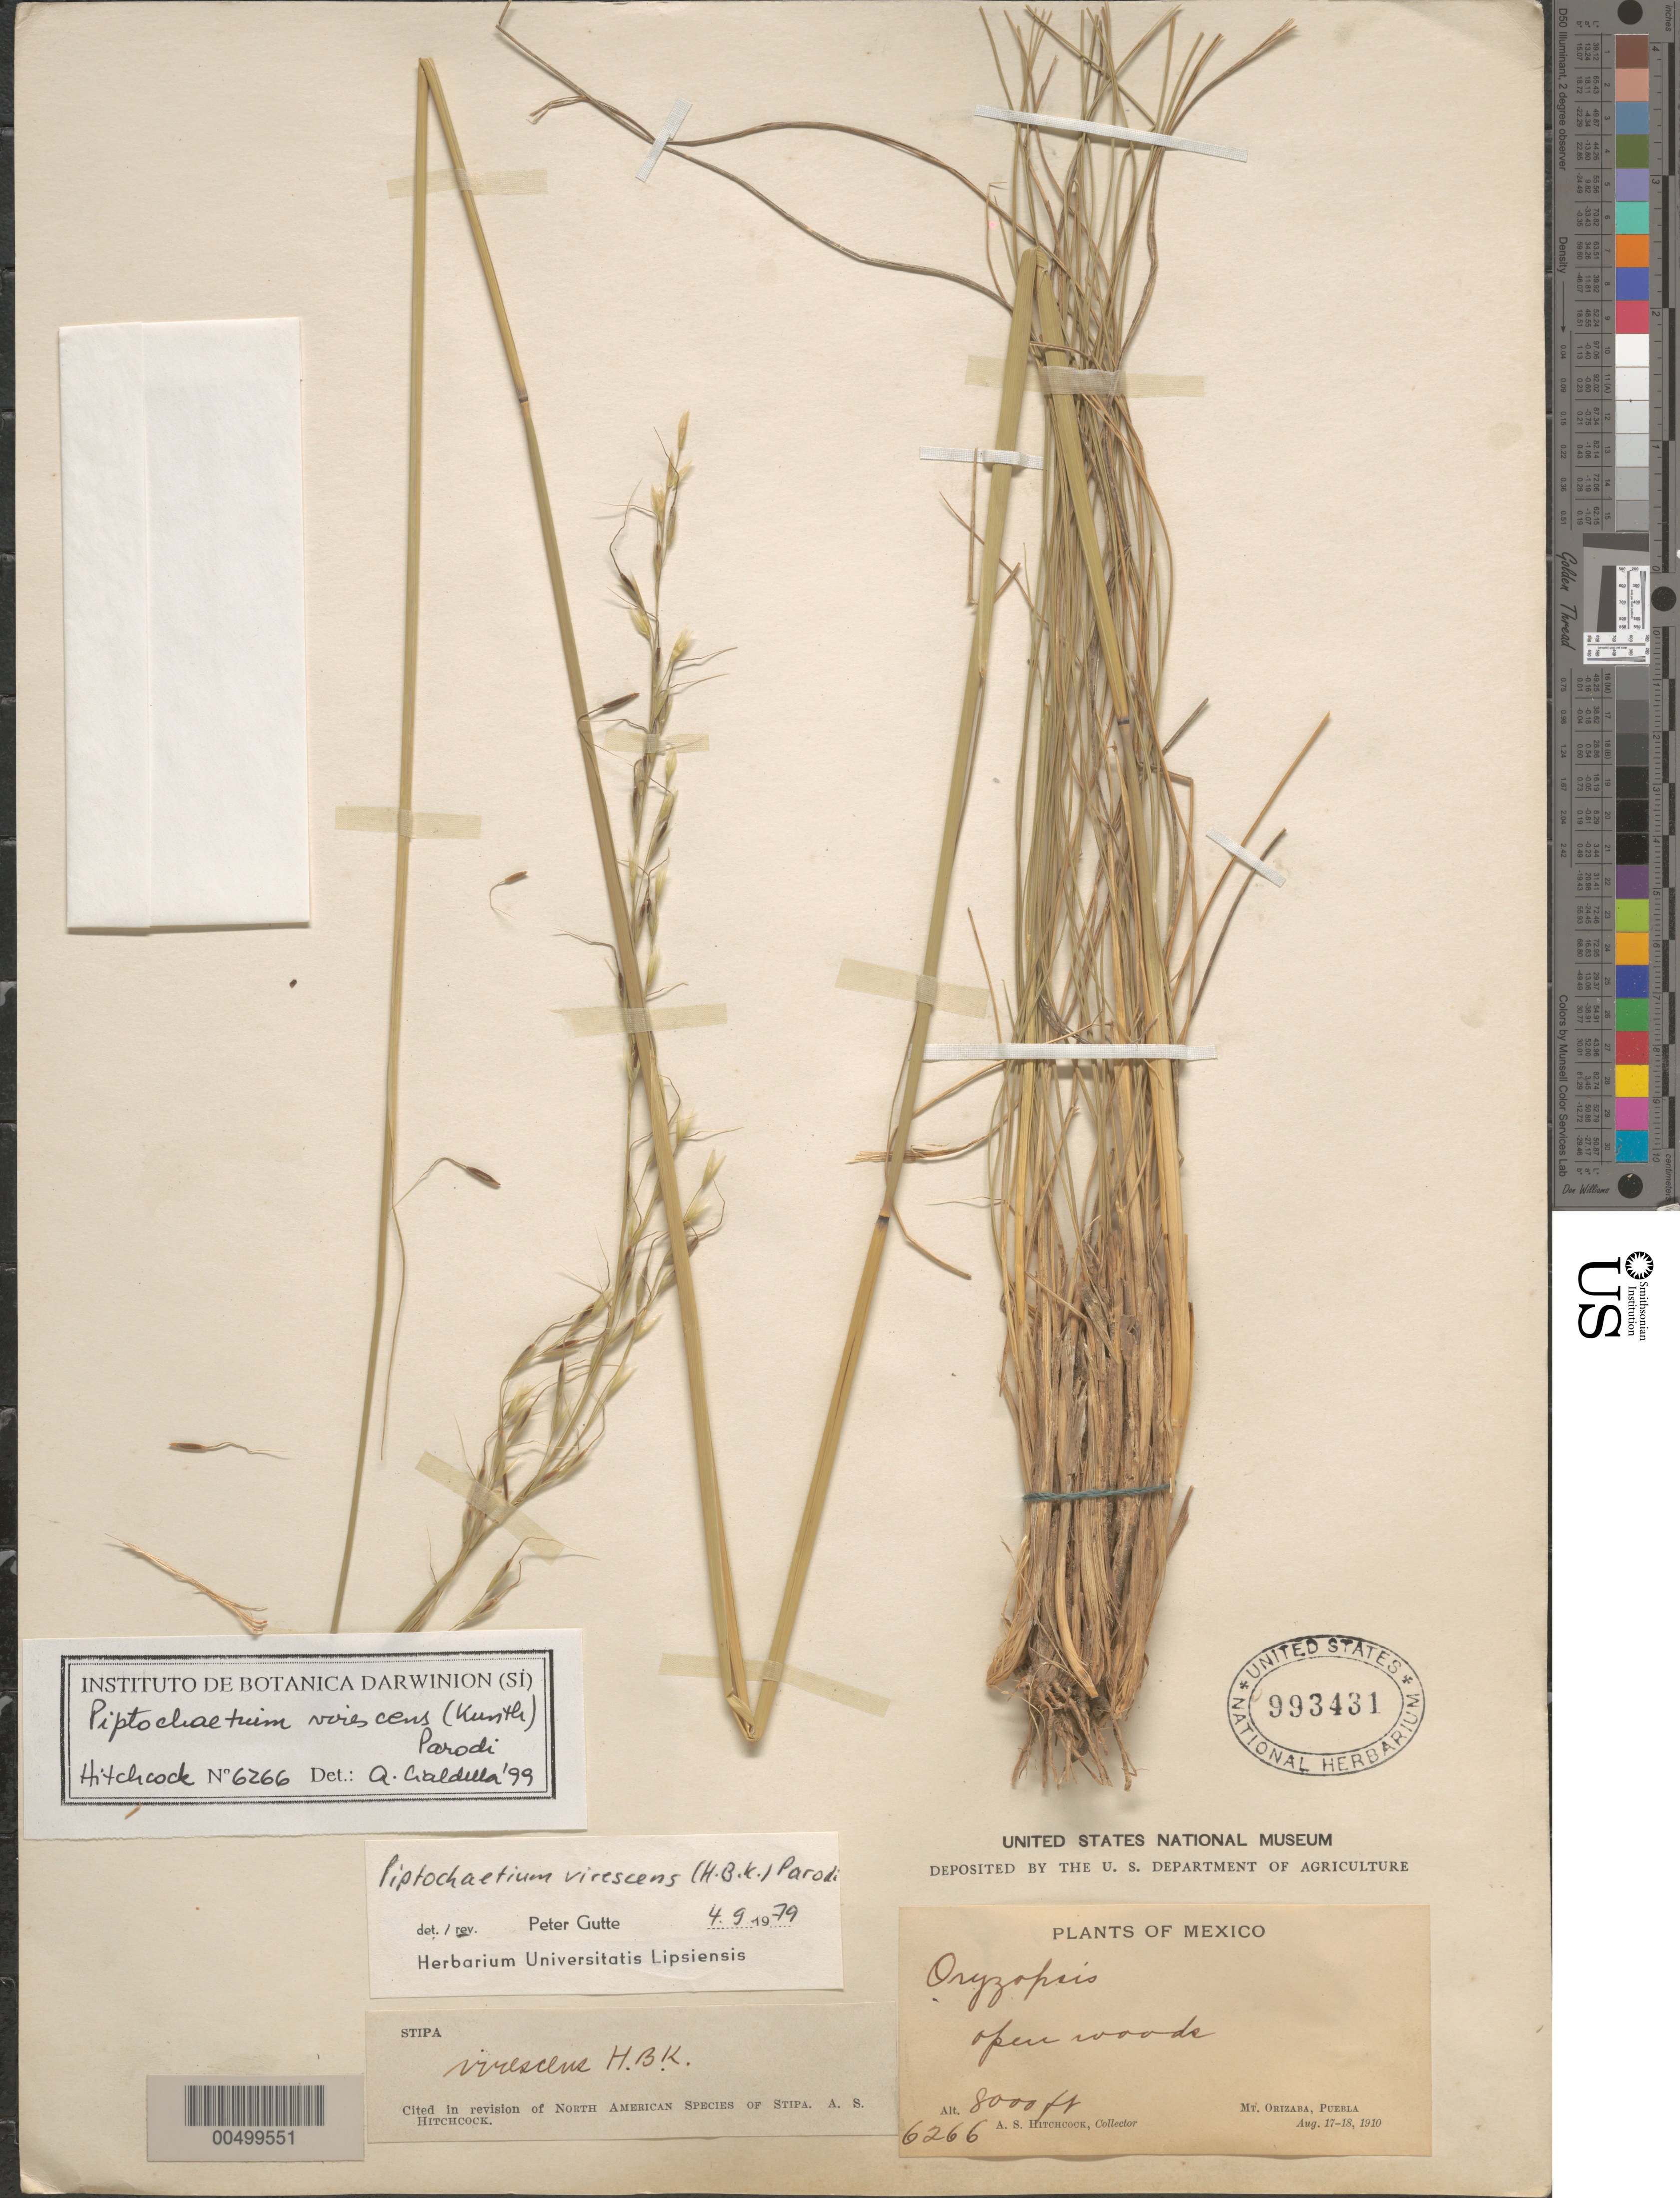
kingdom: Plantae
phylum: Tracheophyta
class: Liliopsida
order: Poales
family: Poaceae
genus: Piptochaetium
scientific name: Piptochaetium virescens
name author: (Kunth) Parodi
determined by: Gutte, P.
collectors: A. S. Hitchcock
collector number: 6266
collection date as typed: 17 Aug 1910 to 18 Aug 1910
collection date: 1910-08-17/1910-08-18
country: Mexico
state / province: Puebla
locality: Mt Orizaba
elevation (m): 2438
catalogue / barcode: US 993431